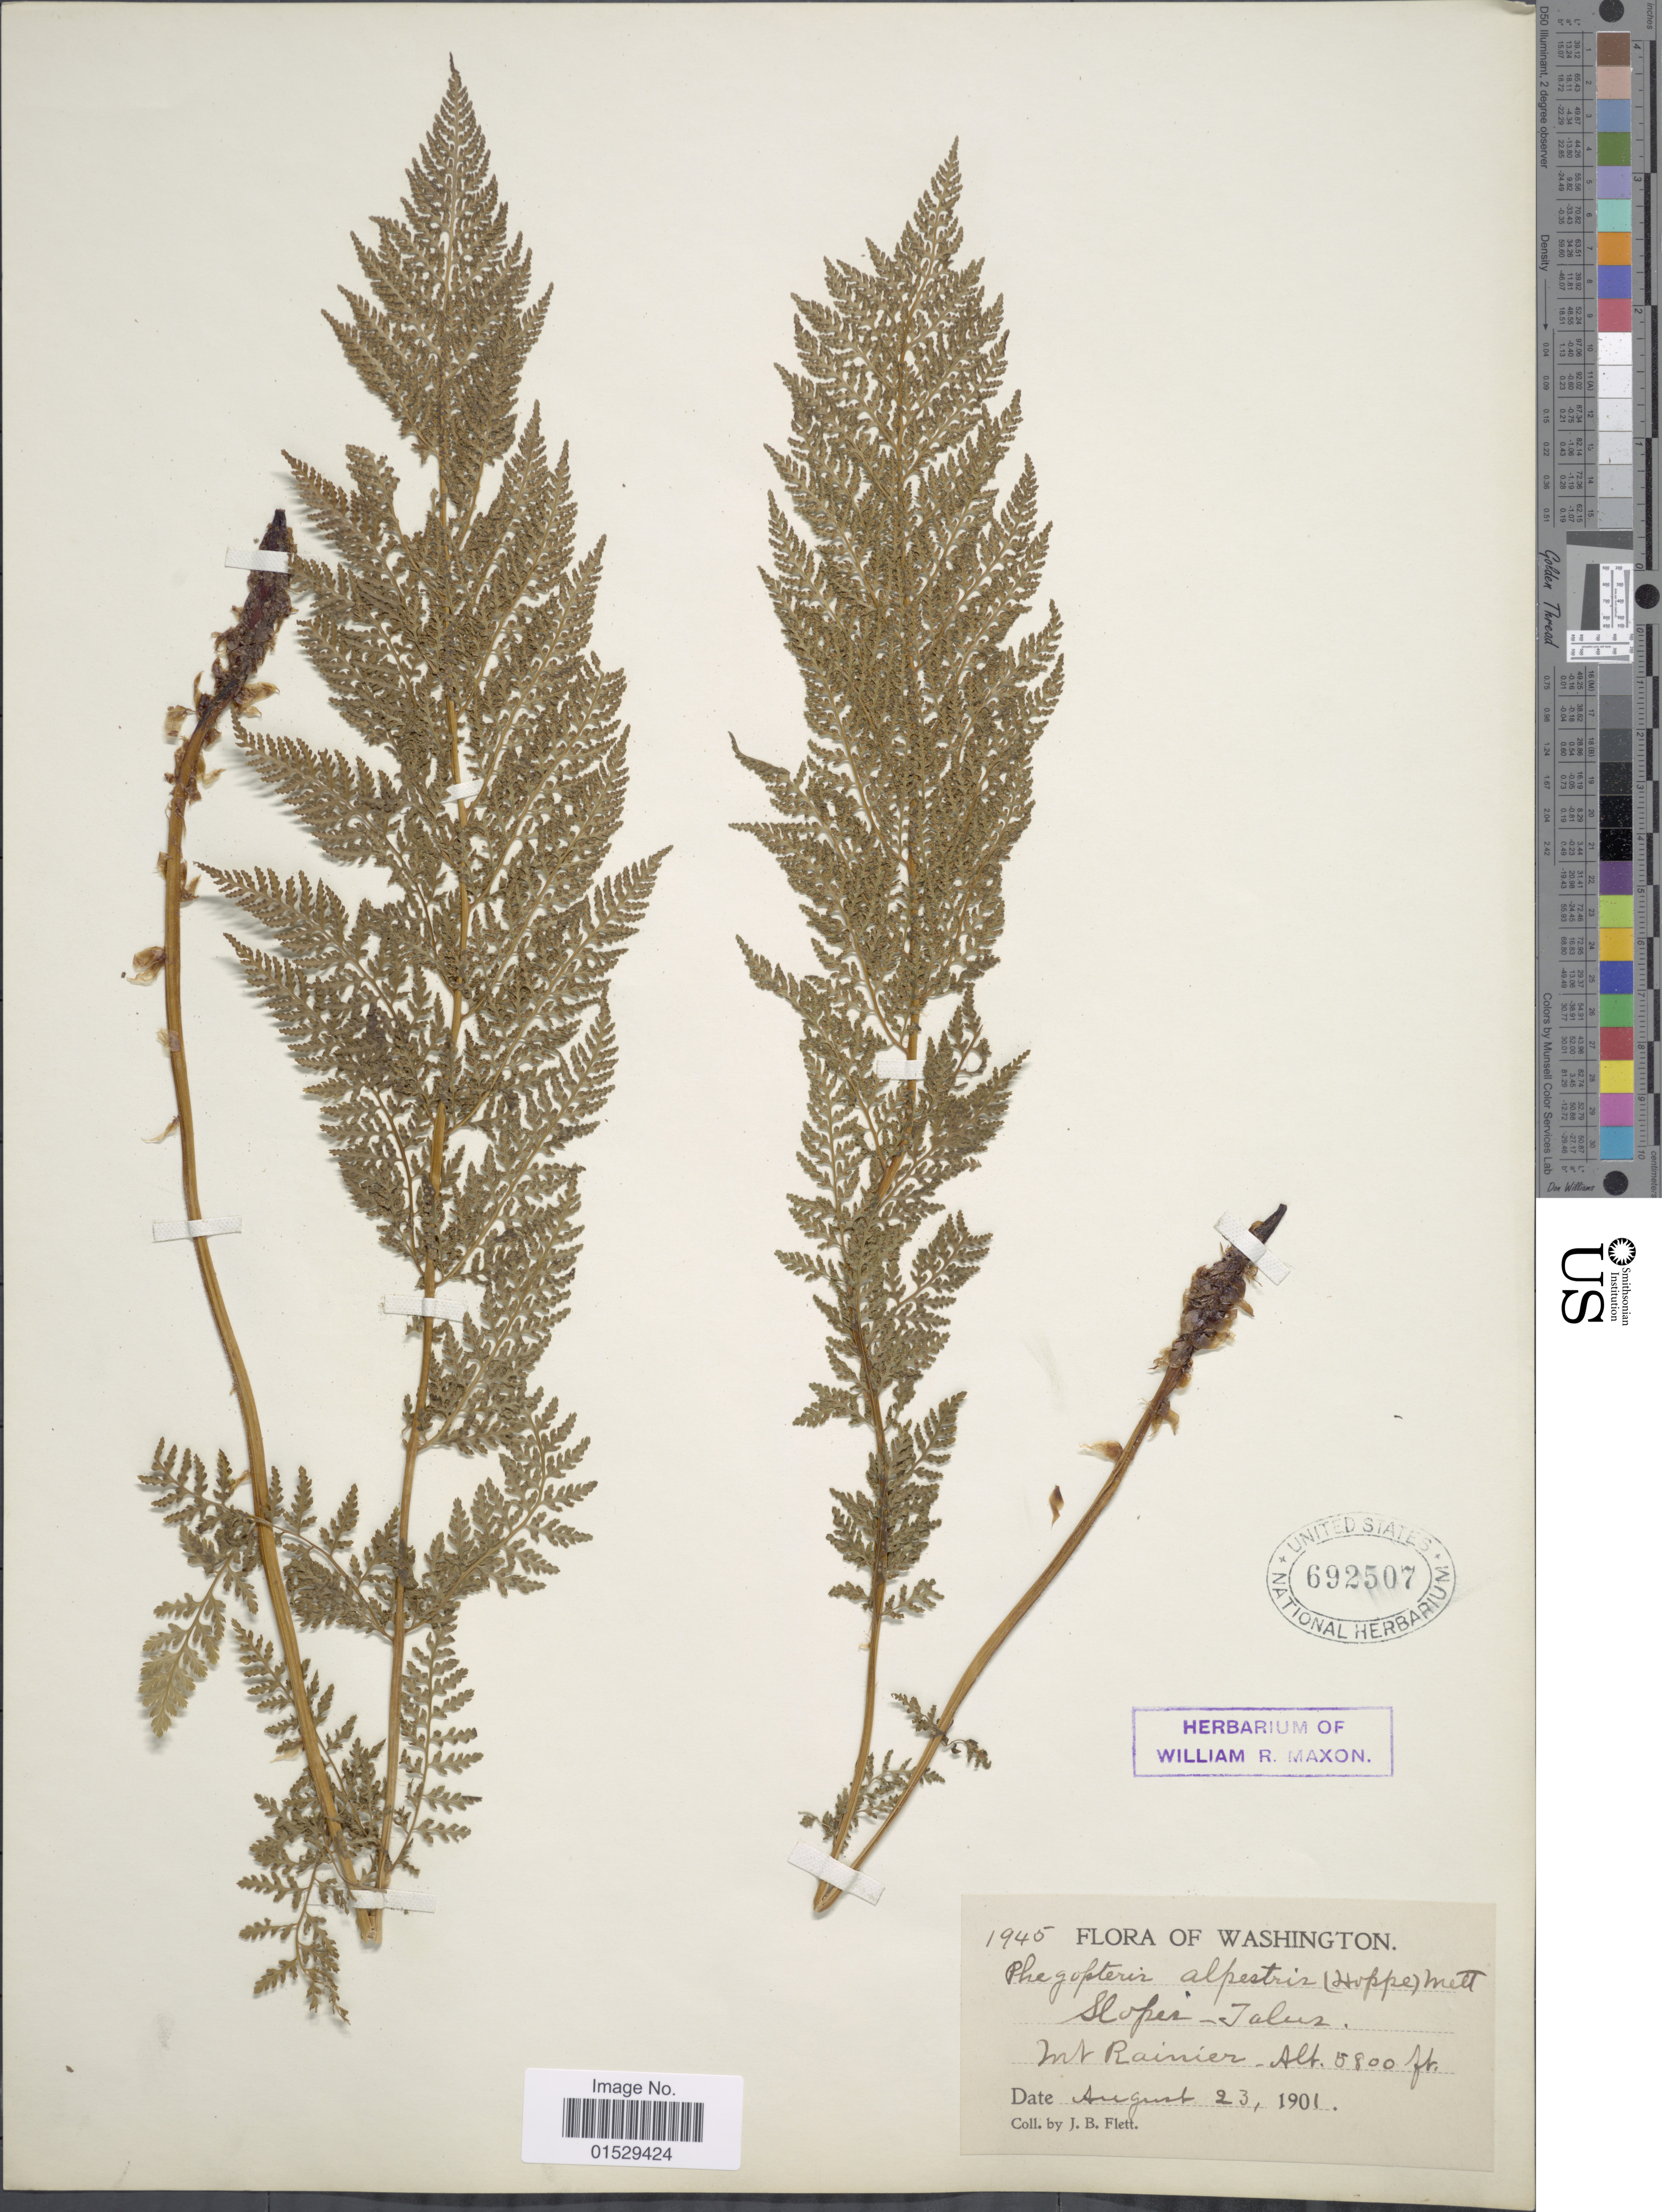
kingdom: Plantae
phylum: Tracheophyta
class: Polypodiopsida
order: Polypodiales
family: Athyriaceae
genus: Athyrium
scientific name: Athyrium distentifolilum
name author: Tausch ex Opiz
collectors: J. Flett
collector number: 1945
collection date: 1901-08-23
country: United States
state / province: Washington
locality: Slopes-Talus, Mt. Rainier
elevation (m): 1768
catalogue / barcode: US 692507